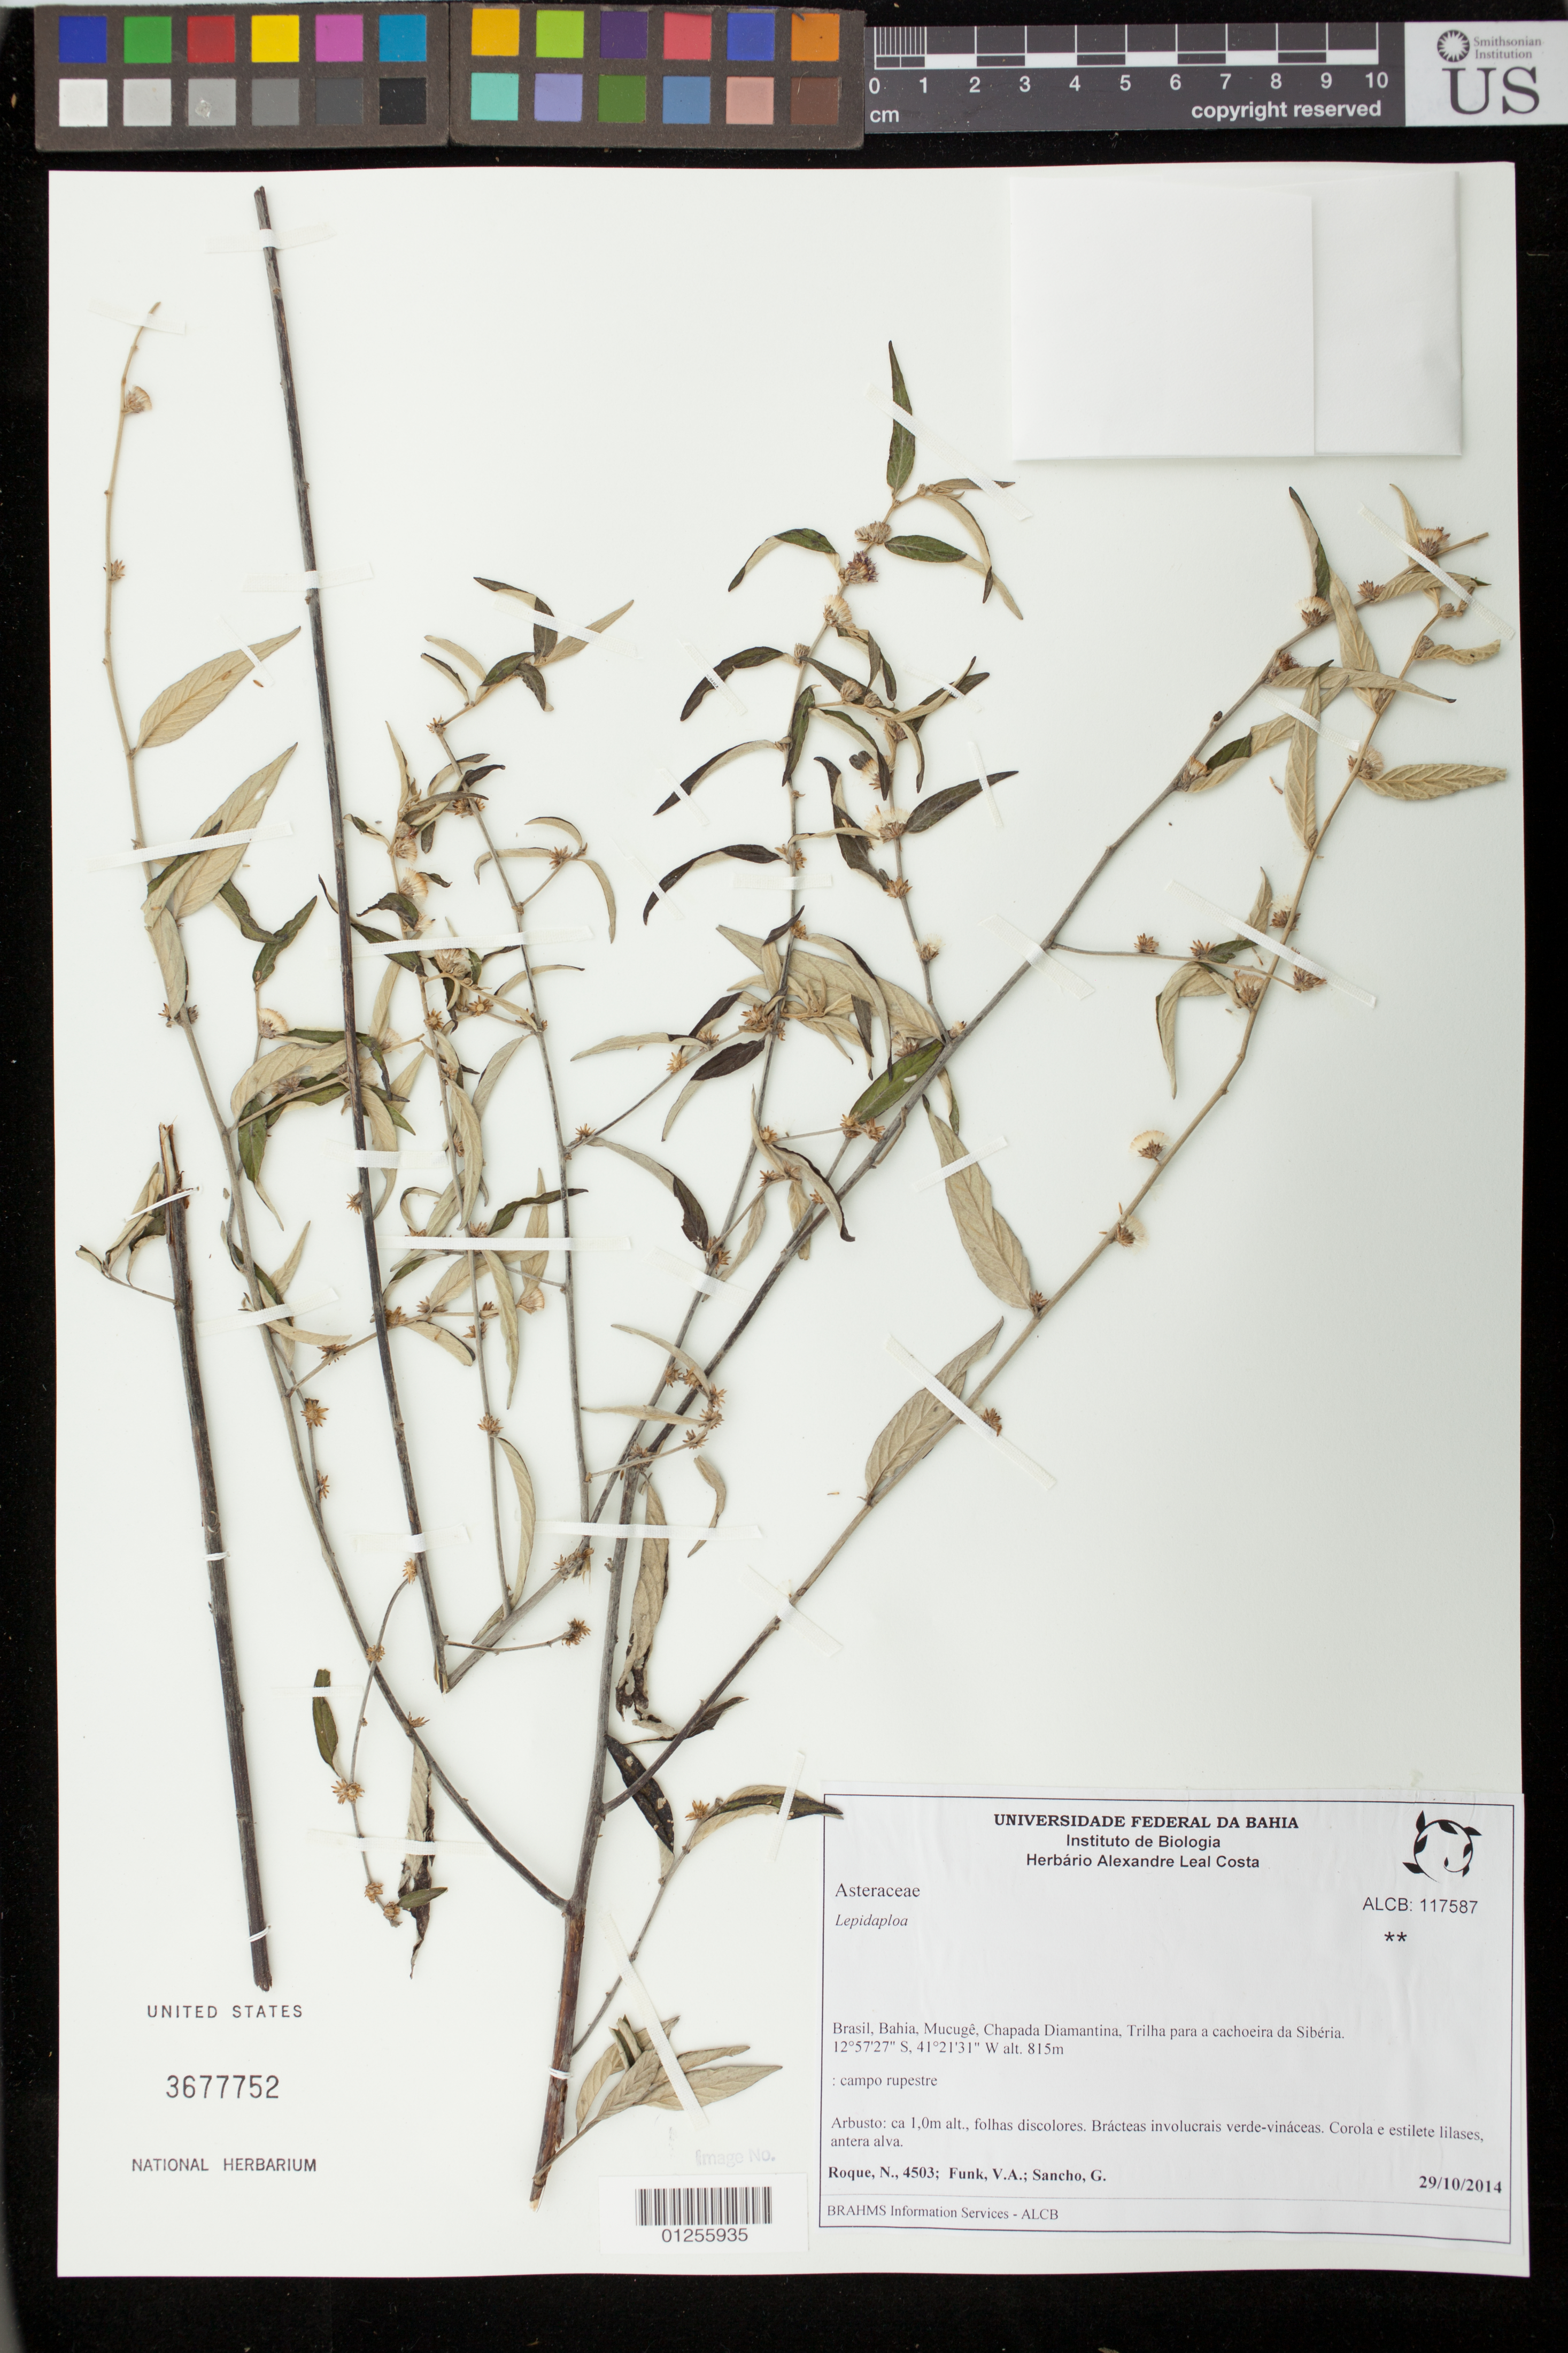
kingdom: Plantae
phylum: Tracheophyta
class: Magnoliopsida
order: Asterales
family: Asteraceae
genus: Lepidaploa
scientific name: Lepidaploa sp.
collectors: V. Funk & G. Sancho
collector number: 4503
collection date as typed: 29 October 2014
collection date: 2014-10-29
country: Brazil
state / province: Bahia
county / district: Mucugê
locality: Chapada Diamantina, Trilha para a cochoeira da Siberia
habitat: Campo rupestre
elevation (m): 815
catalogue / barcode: US 3677752